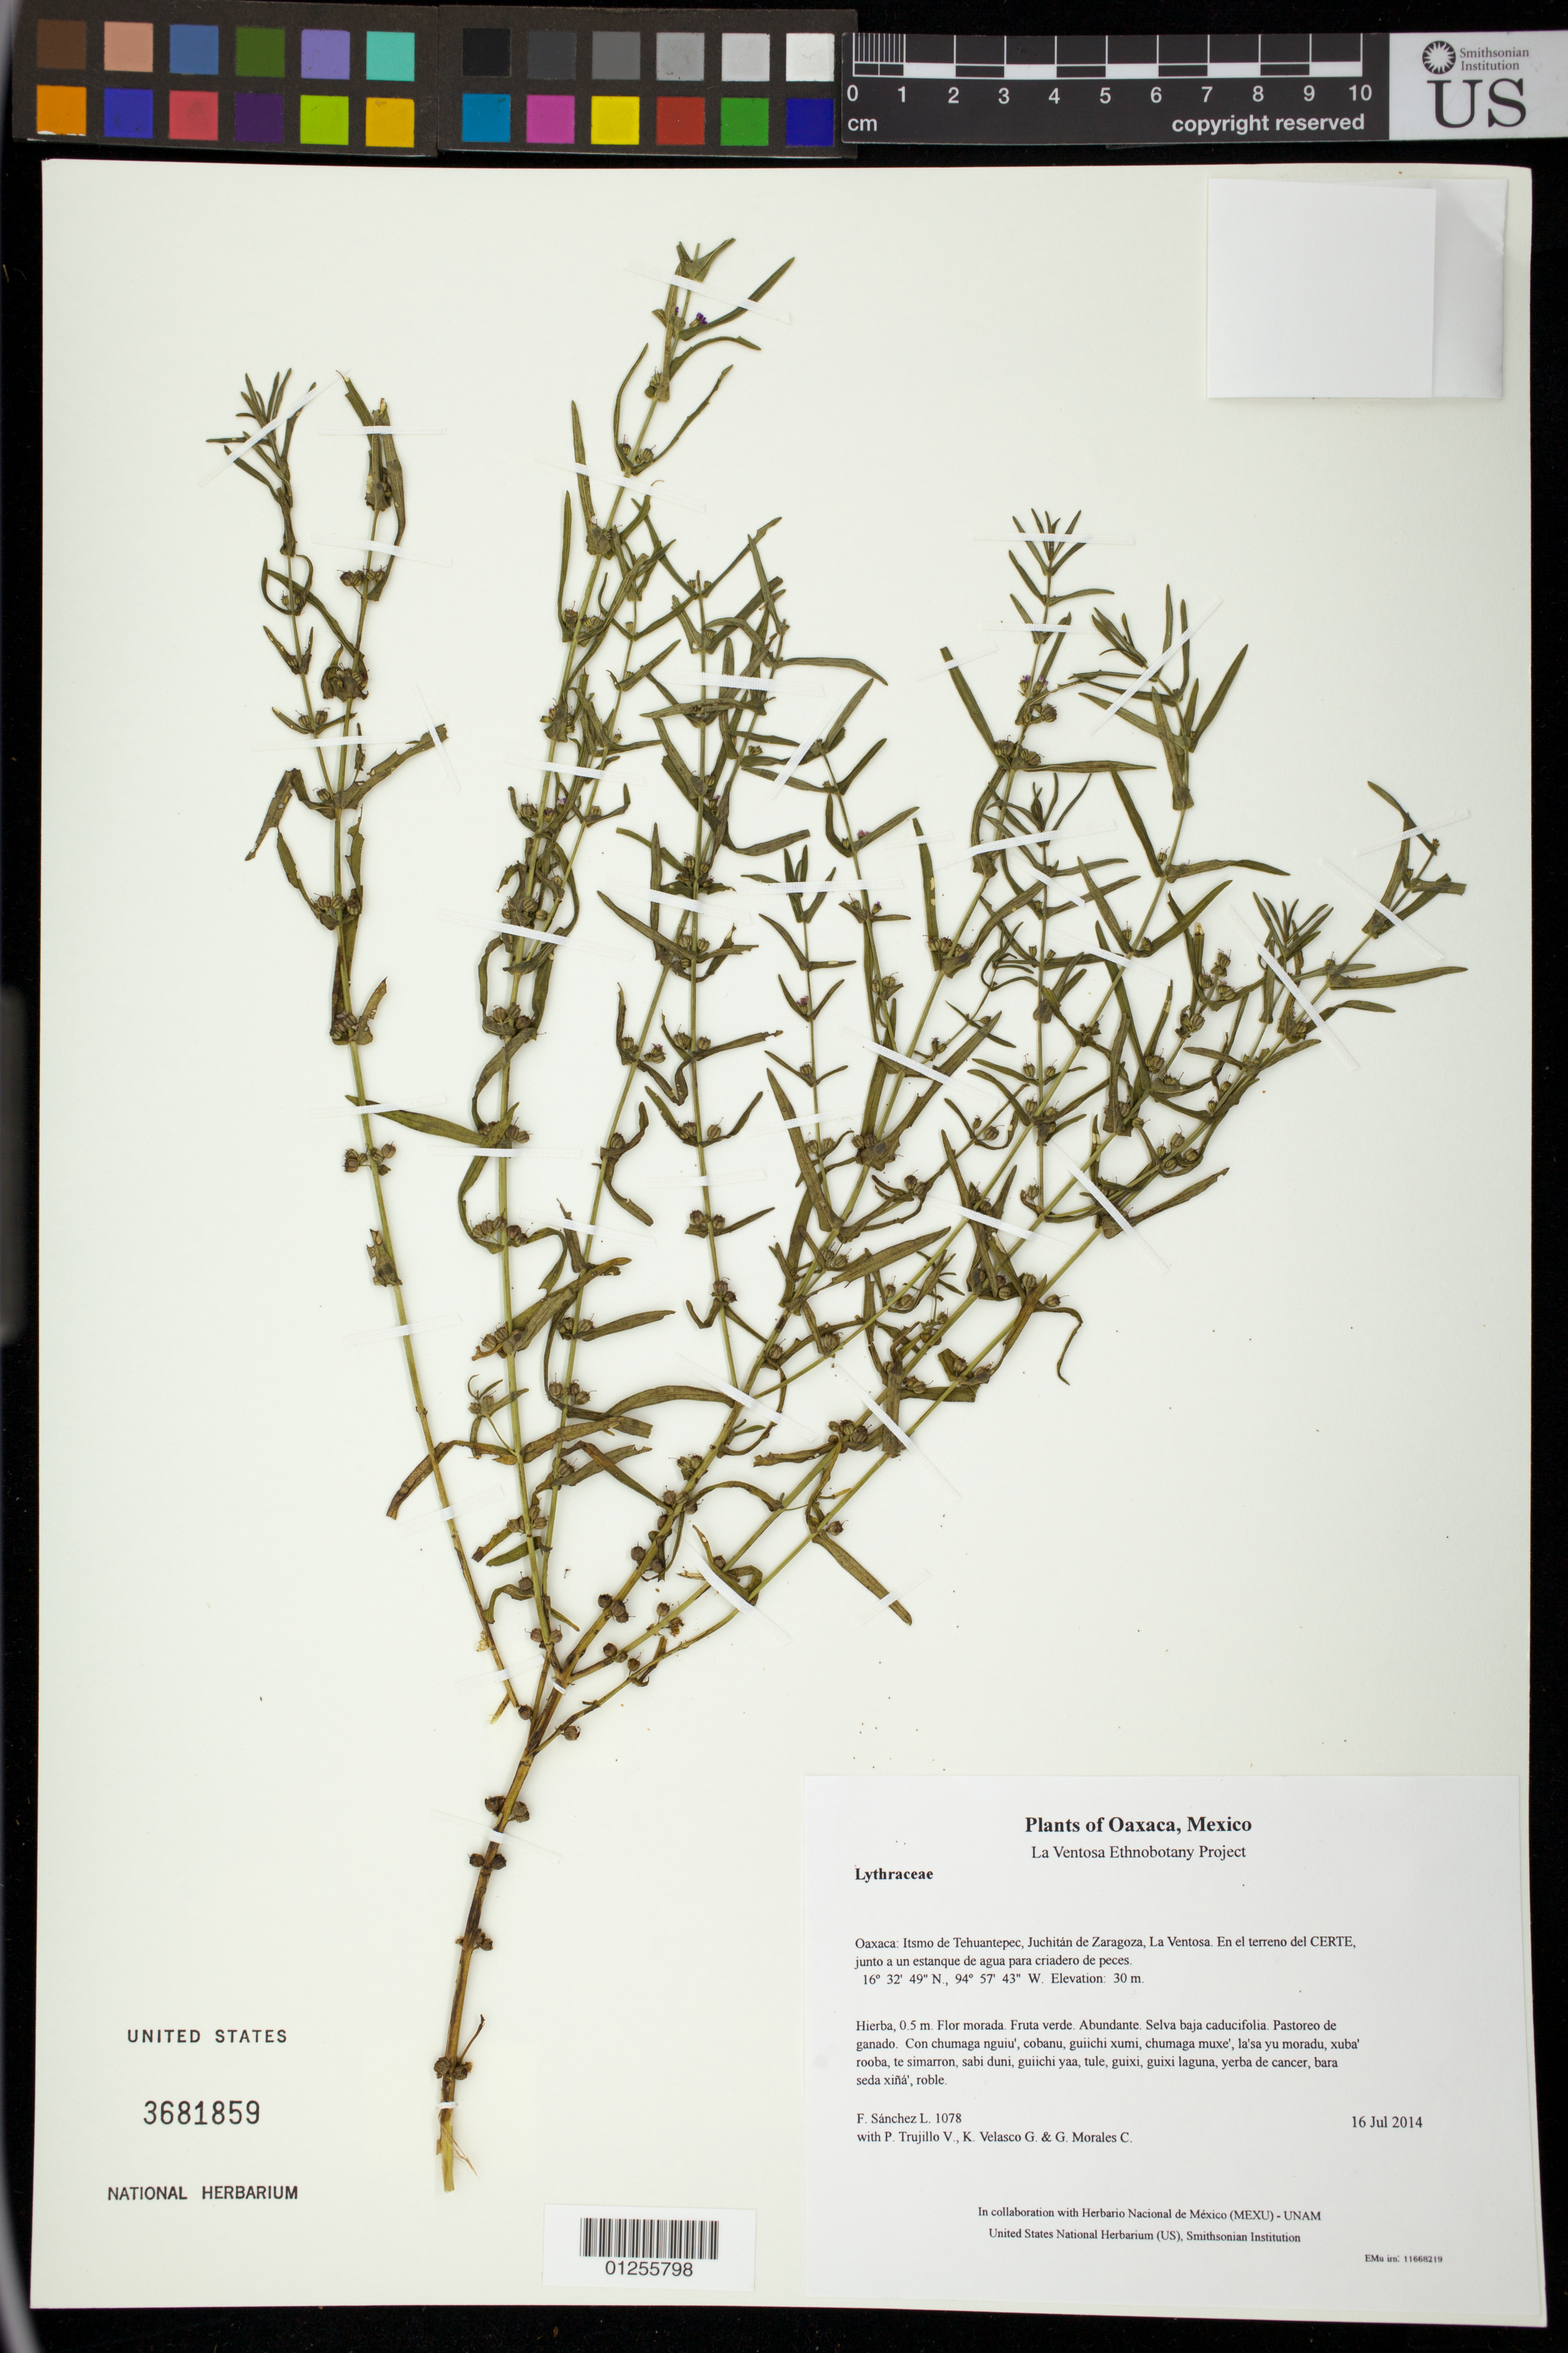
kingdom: Plantae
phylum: Tracheophyta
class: Magnoliopsida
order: Myrtales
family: Lythraceae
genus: Ammannia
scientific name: Ammannia coccinea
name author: Rottb.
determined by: Velasco G., Kenia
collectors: F. Sánchez L., P. Trujillo V., K. Velasco G. & G. Morales C.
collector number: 1078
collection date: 2014-07-16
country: Mexico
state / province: Oaxaca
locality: Itsmo de Tehuantepec, Juchitán de Zaragoza, La Ventosa. En el terreno del CERTE, junto a un estanque de agua para criadero de peces.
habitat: Selva baja caducifolia. Pastoreo de ganado.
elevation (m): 30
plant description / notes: JEBOT, MEXU, SERO, US; Guixi bandaga. 0.5 m. Guie' nagu. Cuaananaxhi naga'. Stale.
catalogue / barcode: US 3681859